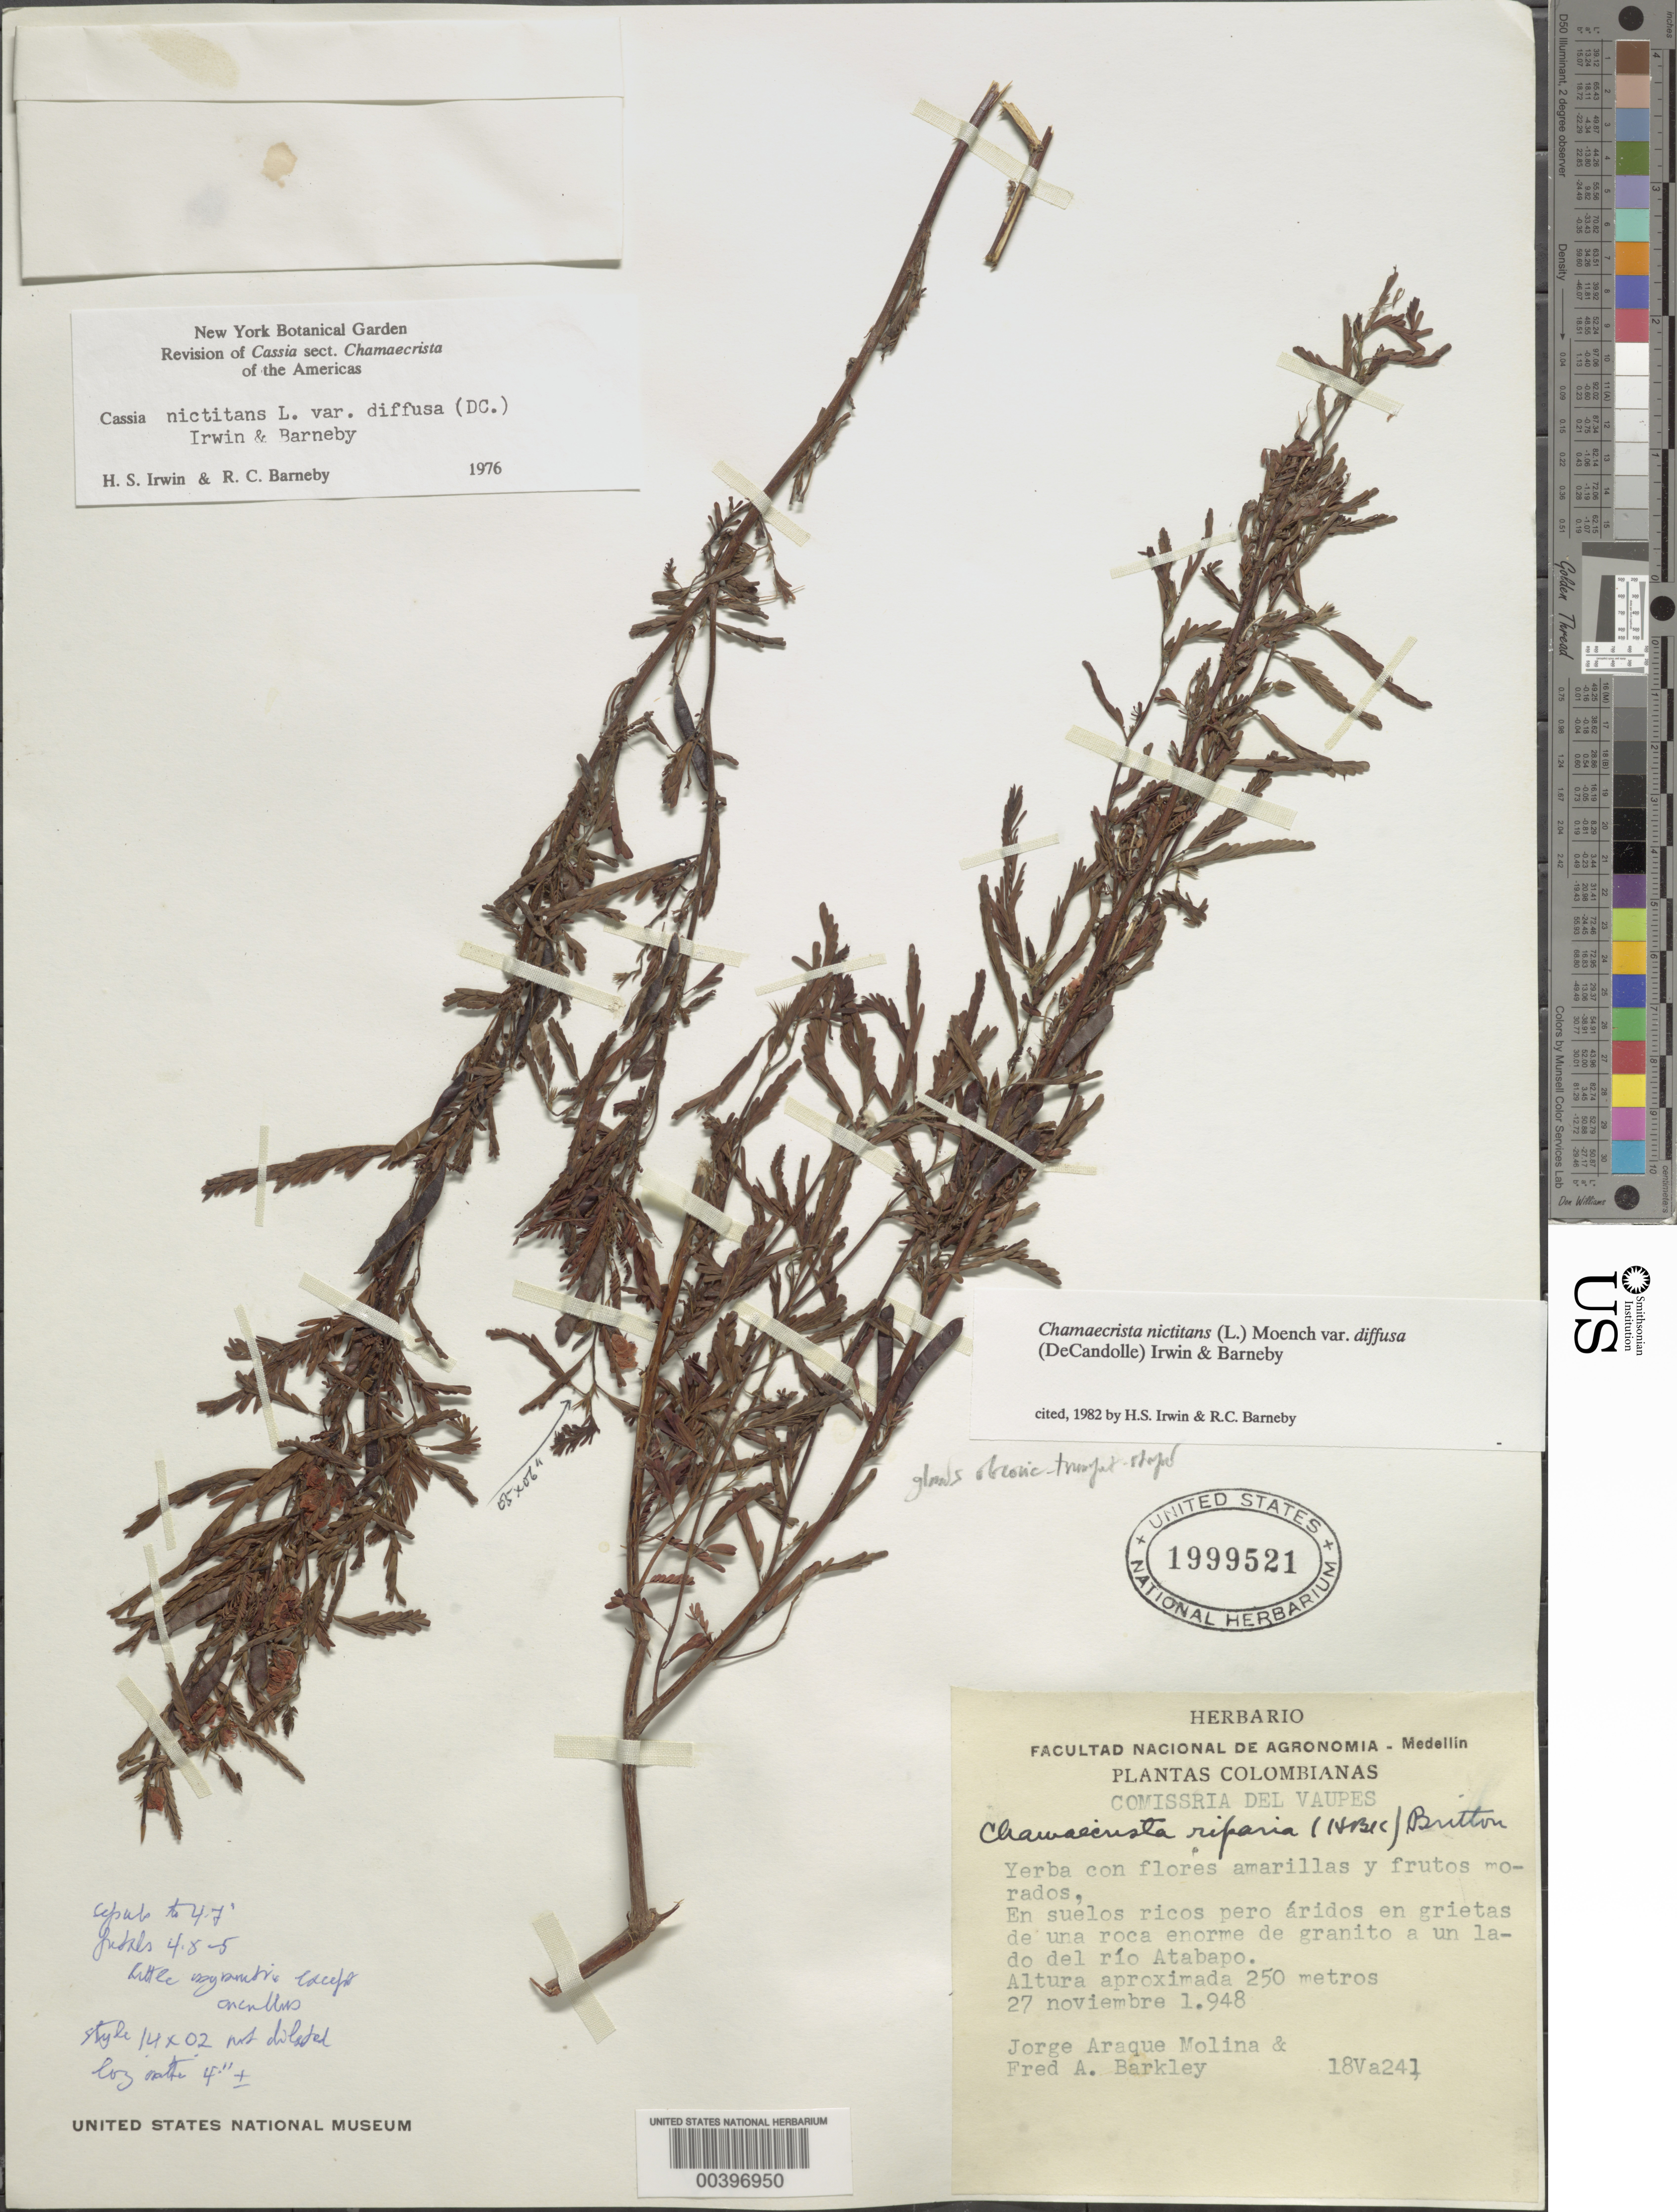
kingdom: Plantae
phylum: Tracheophyta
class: Magnoliopsida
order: Fabales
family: Fabaceae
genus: Chamaecrista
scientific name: Chamaecrista nictitans var. diffusa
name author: (DC.) H.S. Irwin & Barneby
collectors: J. Araque Molina & F. A. Barkley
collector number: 18va241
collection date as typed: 27 Nov 1948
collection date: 1948-11-27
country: Colombia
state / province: Vaupés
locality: Un Lado del Rio Atabapo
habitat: Suelos ricos pero aridos en grietas de una roca enorme de granito a un lado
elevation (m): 250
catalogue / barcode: US 1999521